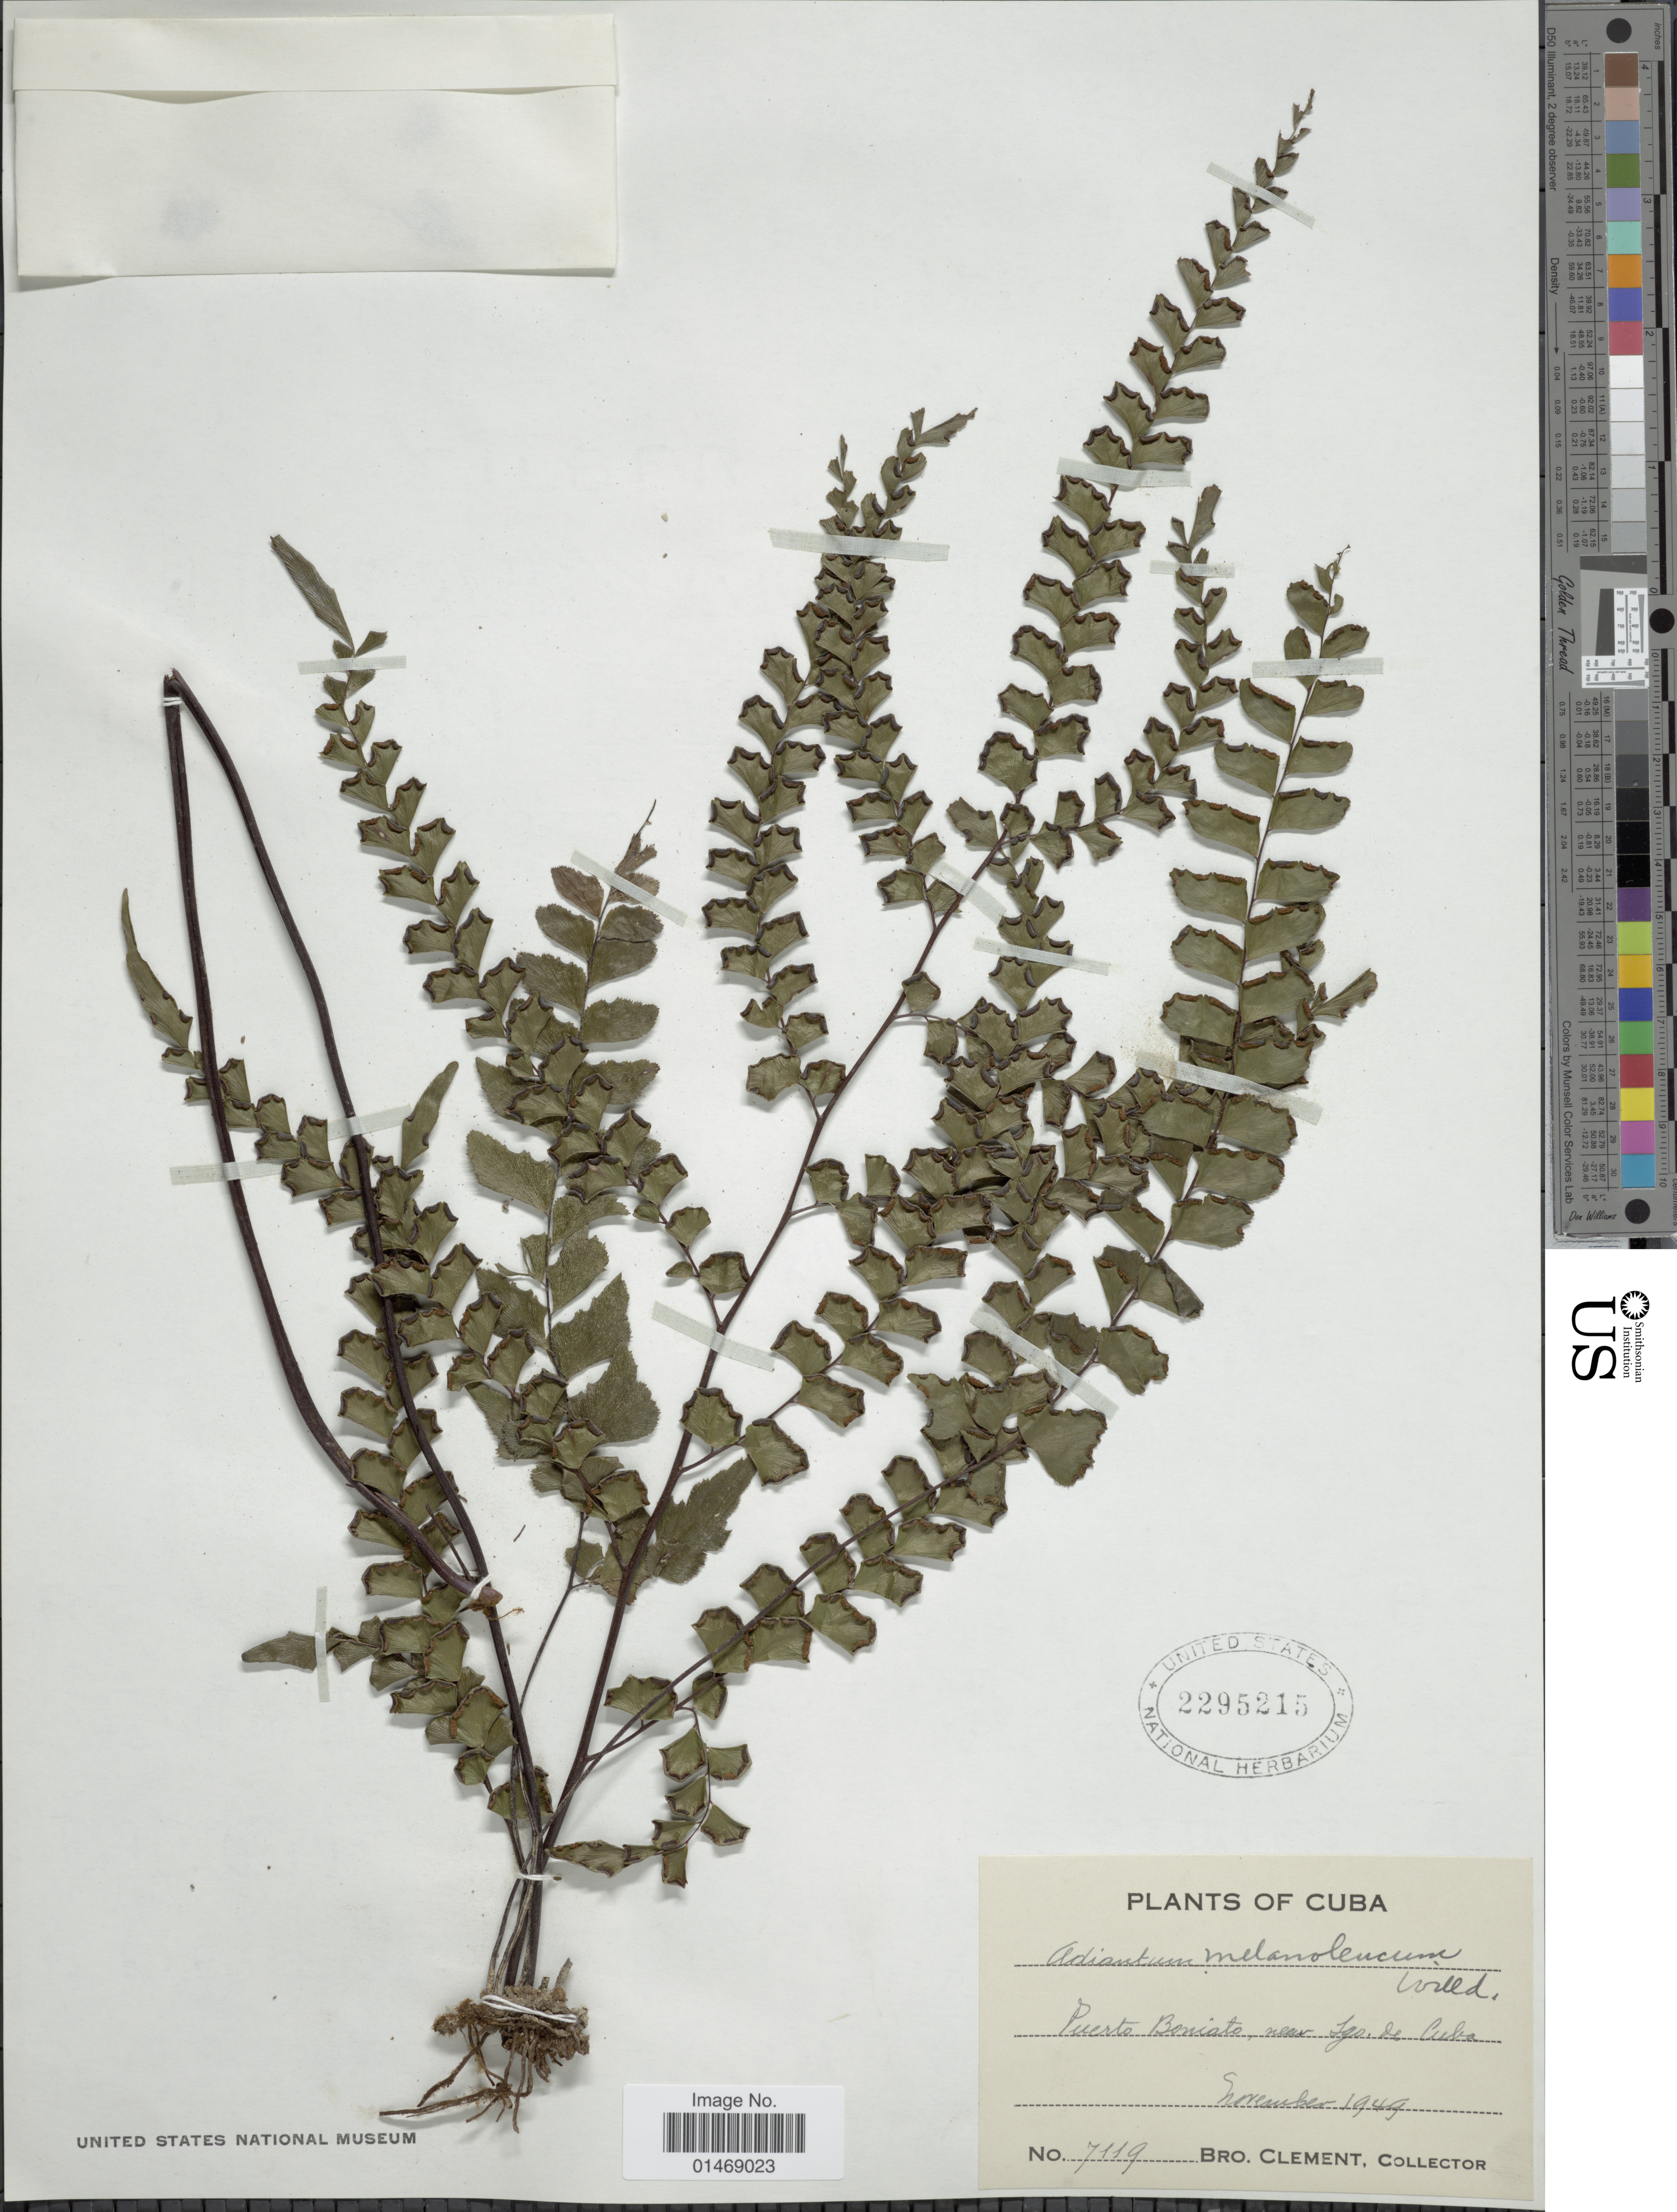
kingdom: Plantae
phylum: Tracheophyta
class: Polypodiopsida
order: Polypodiales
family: Pteridaceae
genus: Adiantum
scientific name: Adiantum melanoleucum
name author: Willd.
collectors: B. Clement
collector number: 7119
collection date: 1949-11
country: Cuba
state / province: Santiago de Cuba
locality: Puerto Boniato, near Sga de Cuba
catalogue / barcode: US 2295215